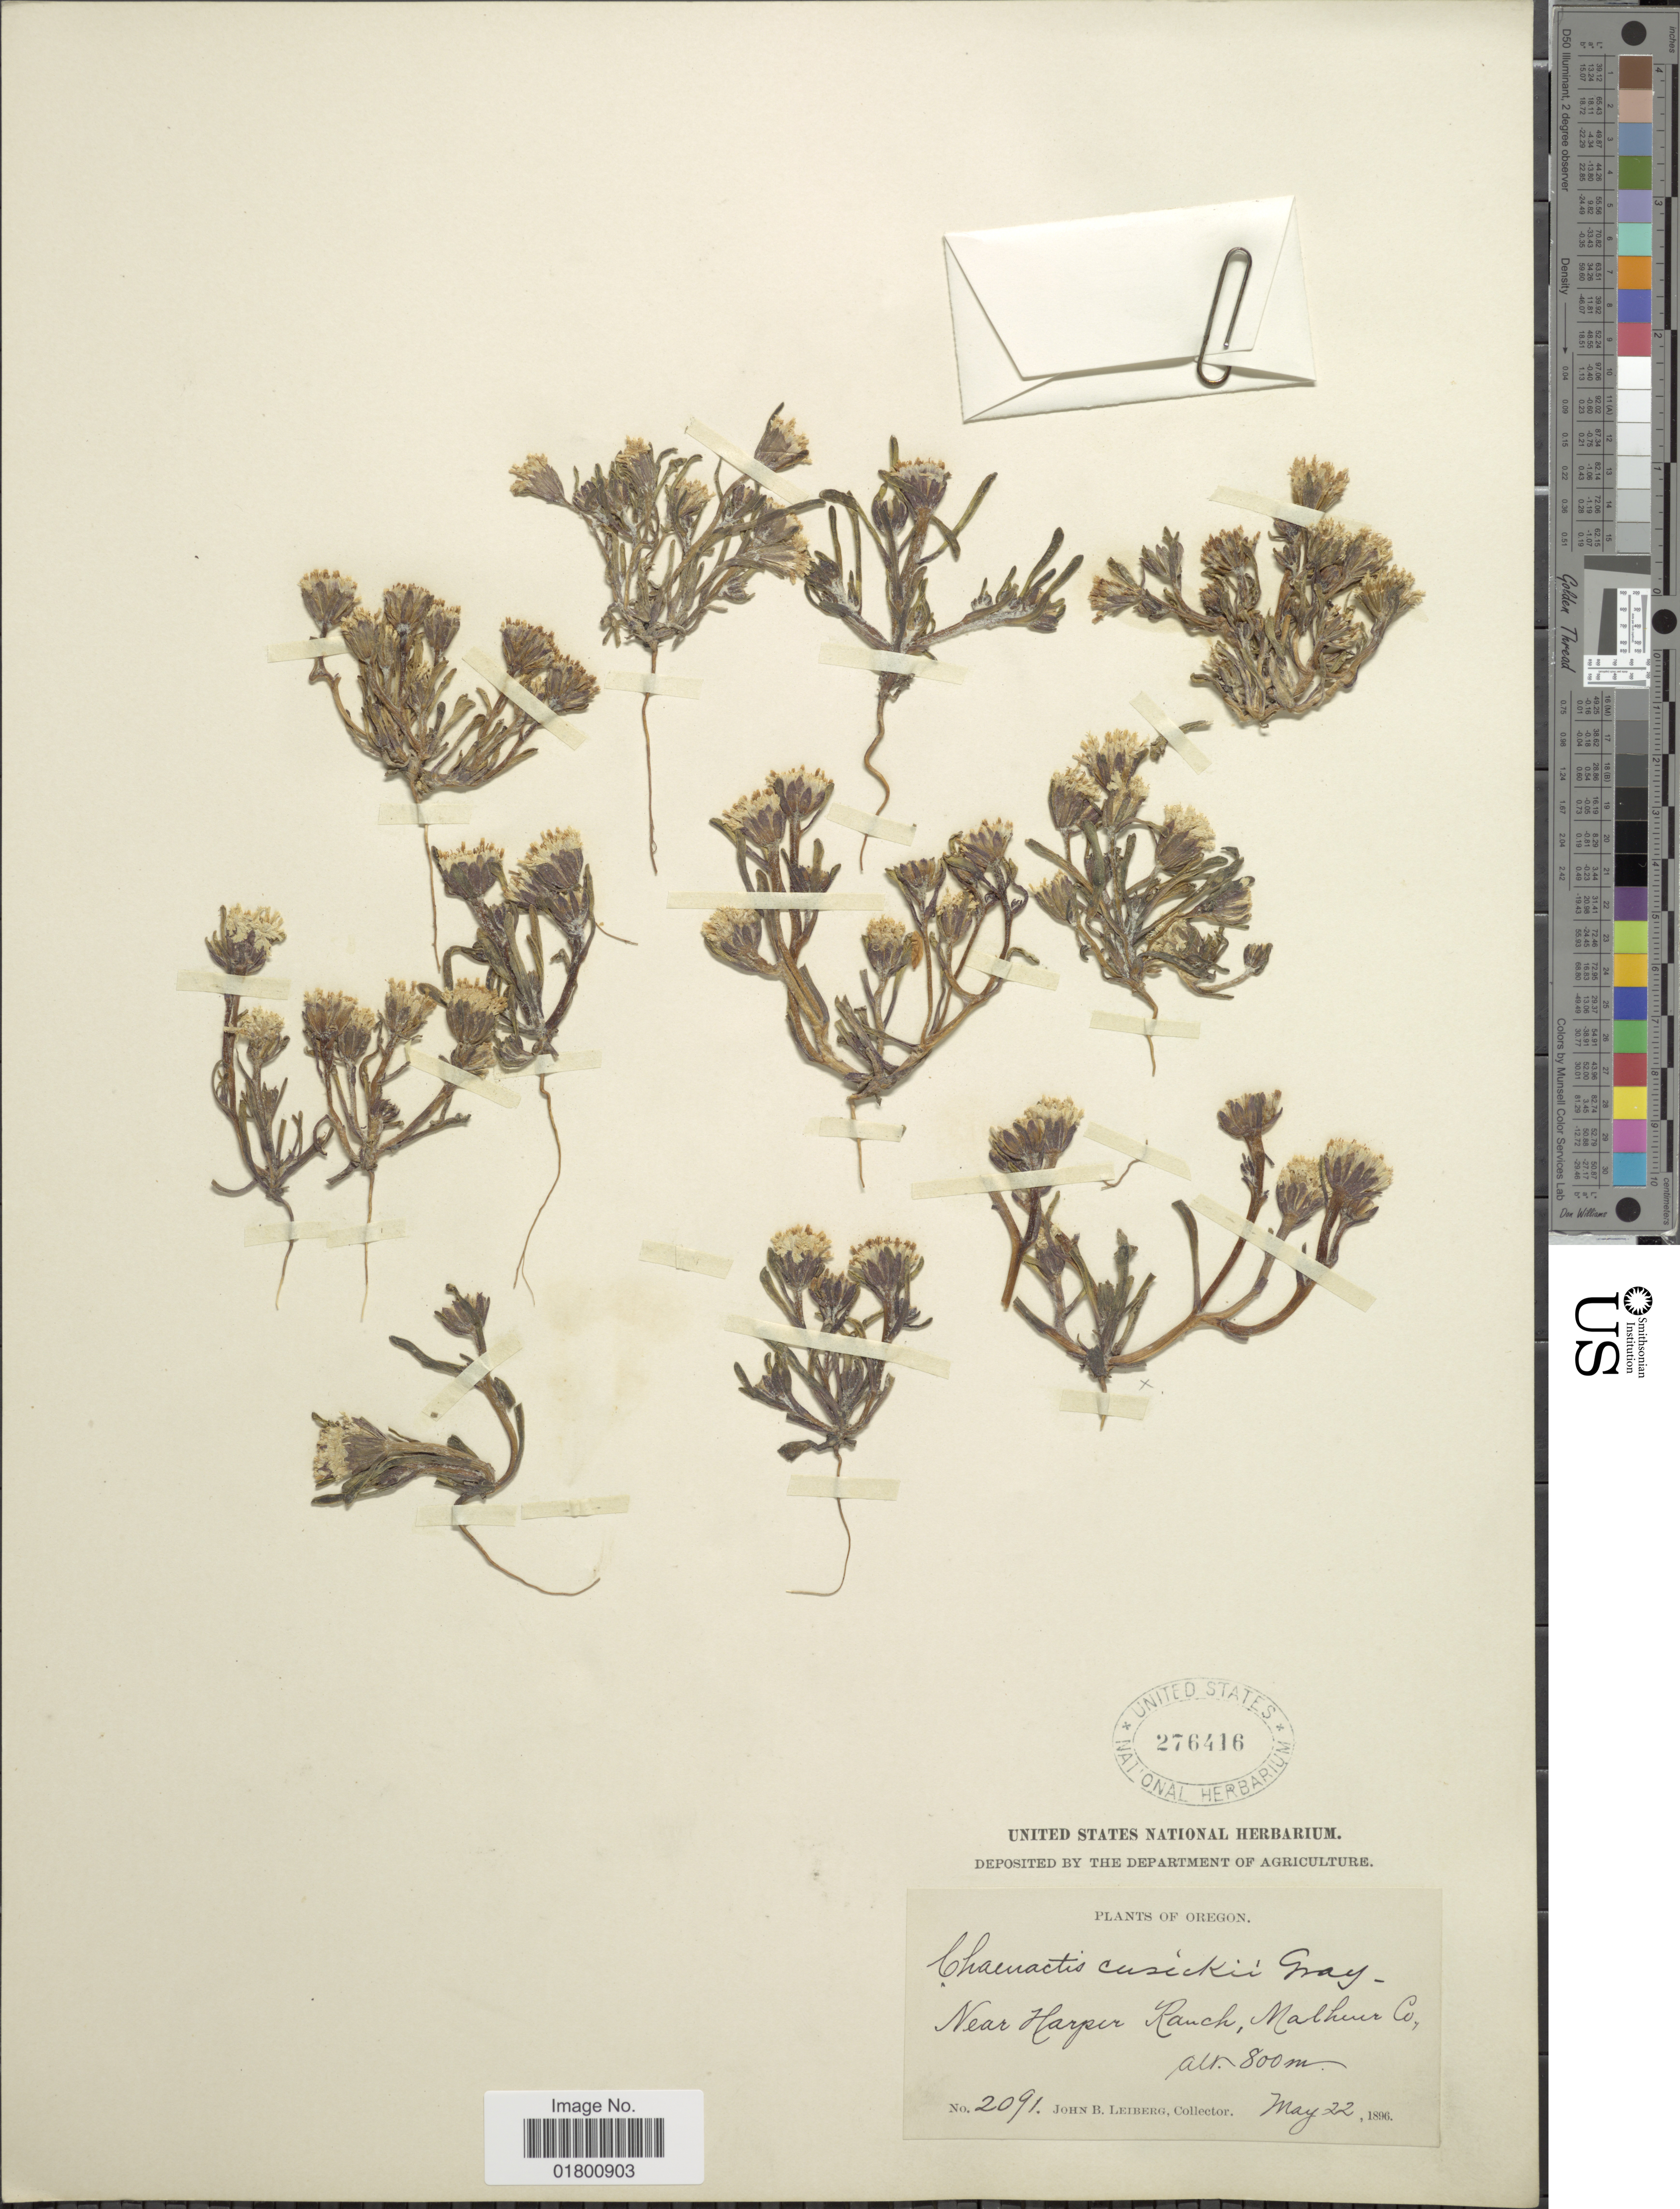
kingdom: Plantae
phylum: Tracheophyta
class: Magnoliopsida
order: Asterales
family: Asteraceae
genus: Chaenactis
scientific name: Chaenactis cusickii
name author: A. Gray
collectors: J. B. Leiberg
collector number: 2091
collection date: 1896-05-22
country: United States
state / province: Oregon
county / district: Malheur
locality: Near Harper Ranch, Malheur Co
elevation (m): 800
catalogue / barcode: US 276416